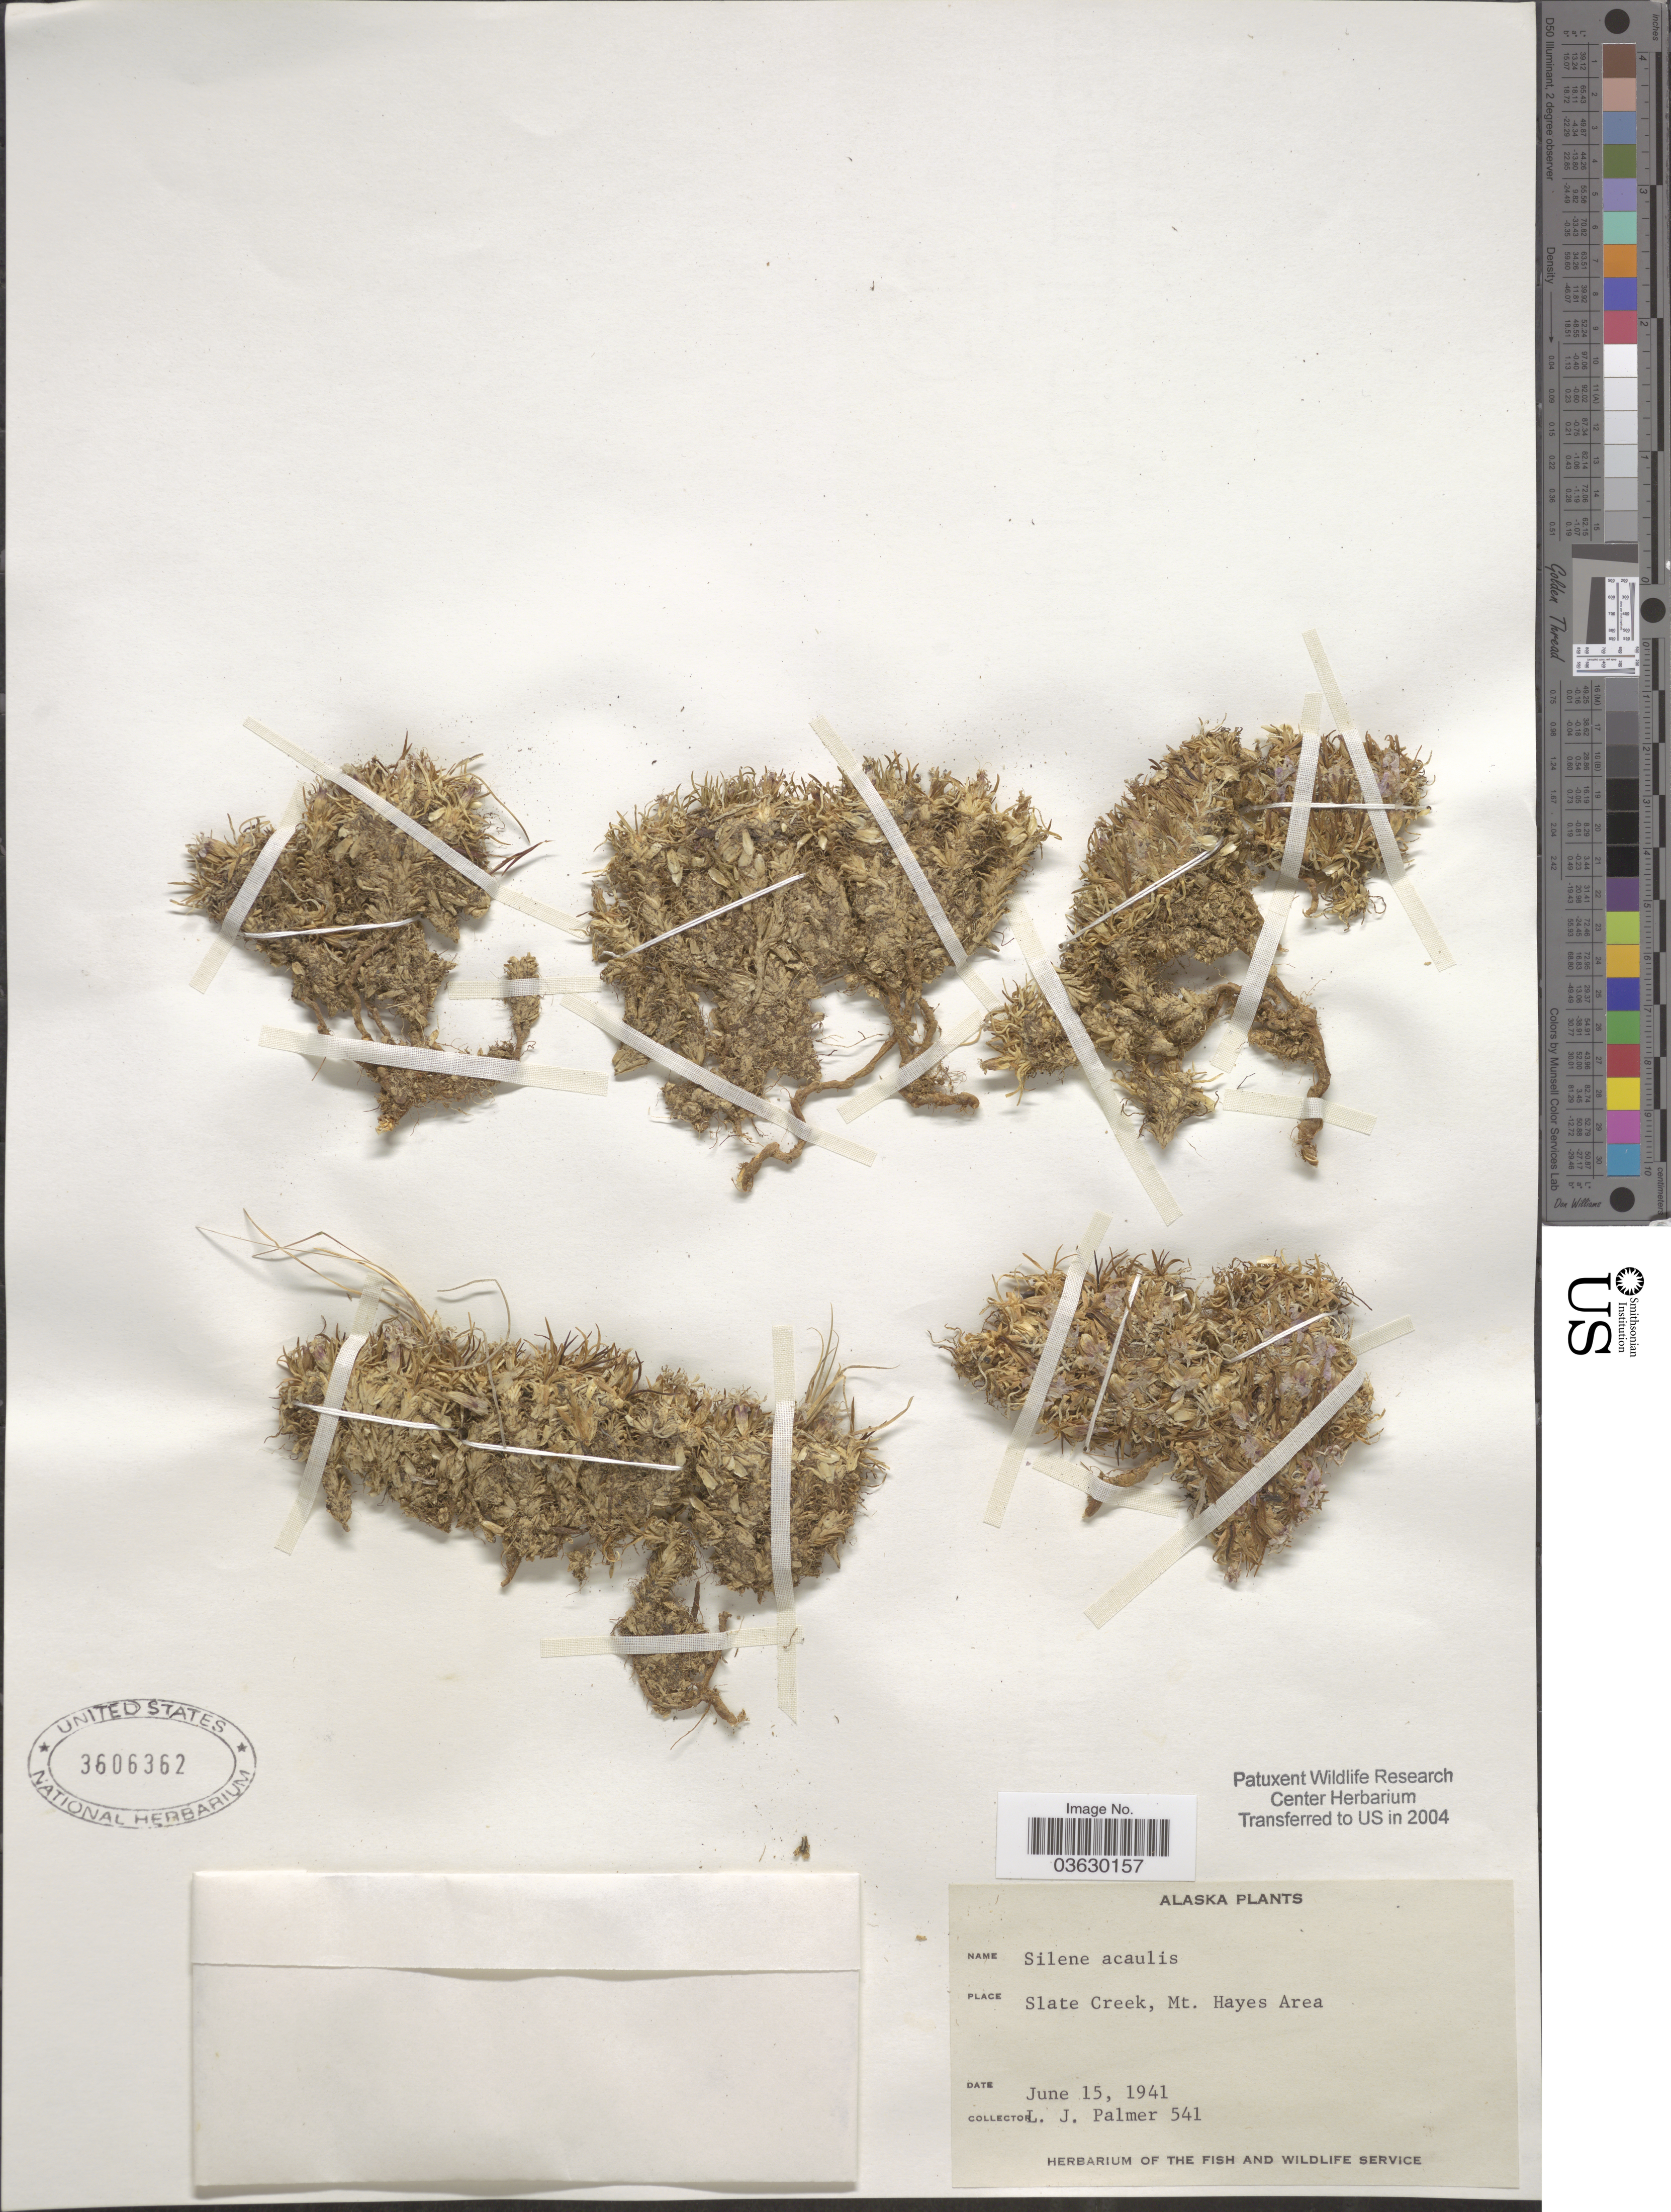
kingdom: Plantae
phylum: Tracheophyta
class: Magnoliopsida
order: Caryophyllales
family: Caryophyllaceae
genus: Silene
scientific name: Silene acaulis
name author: (L.) Jacq.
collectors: L. J. Palmer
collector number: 541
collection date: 1941-06-15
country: United States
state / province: Alaska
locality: Slate Creek, Mt. Hayes Area.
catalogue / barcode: US 3606362